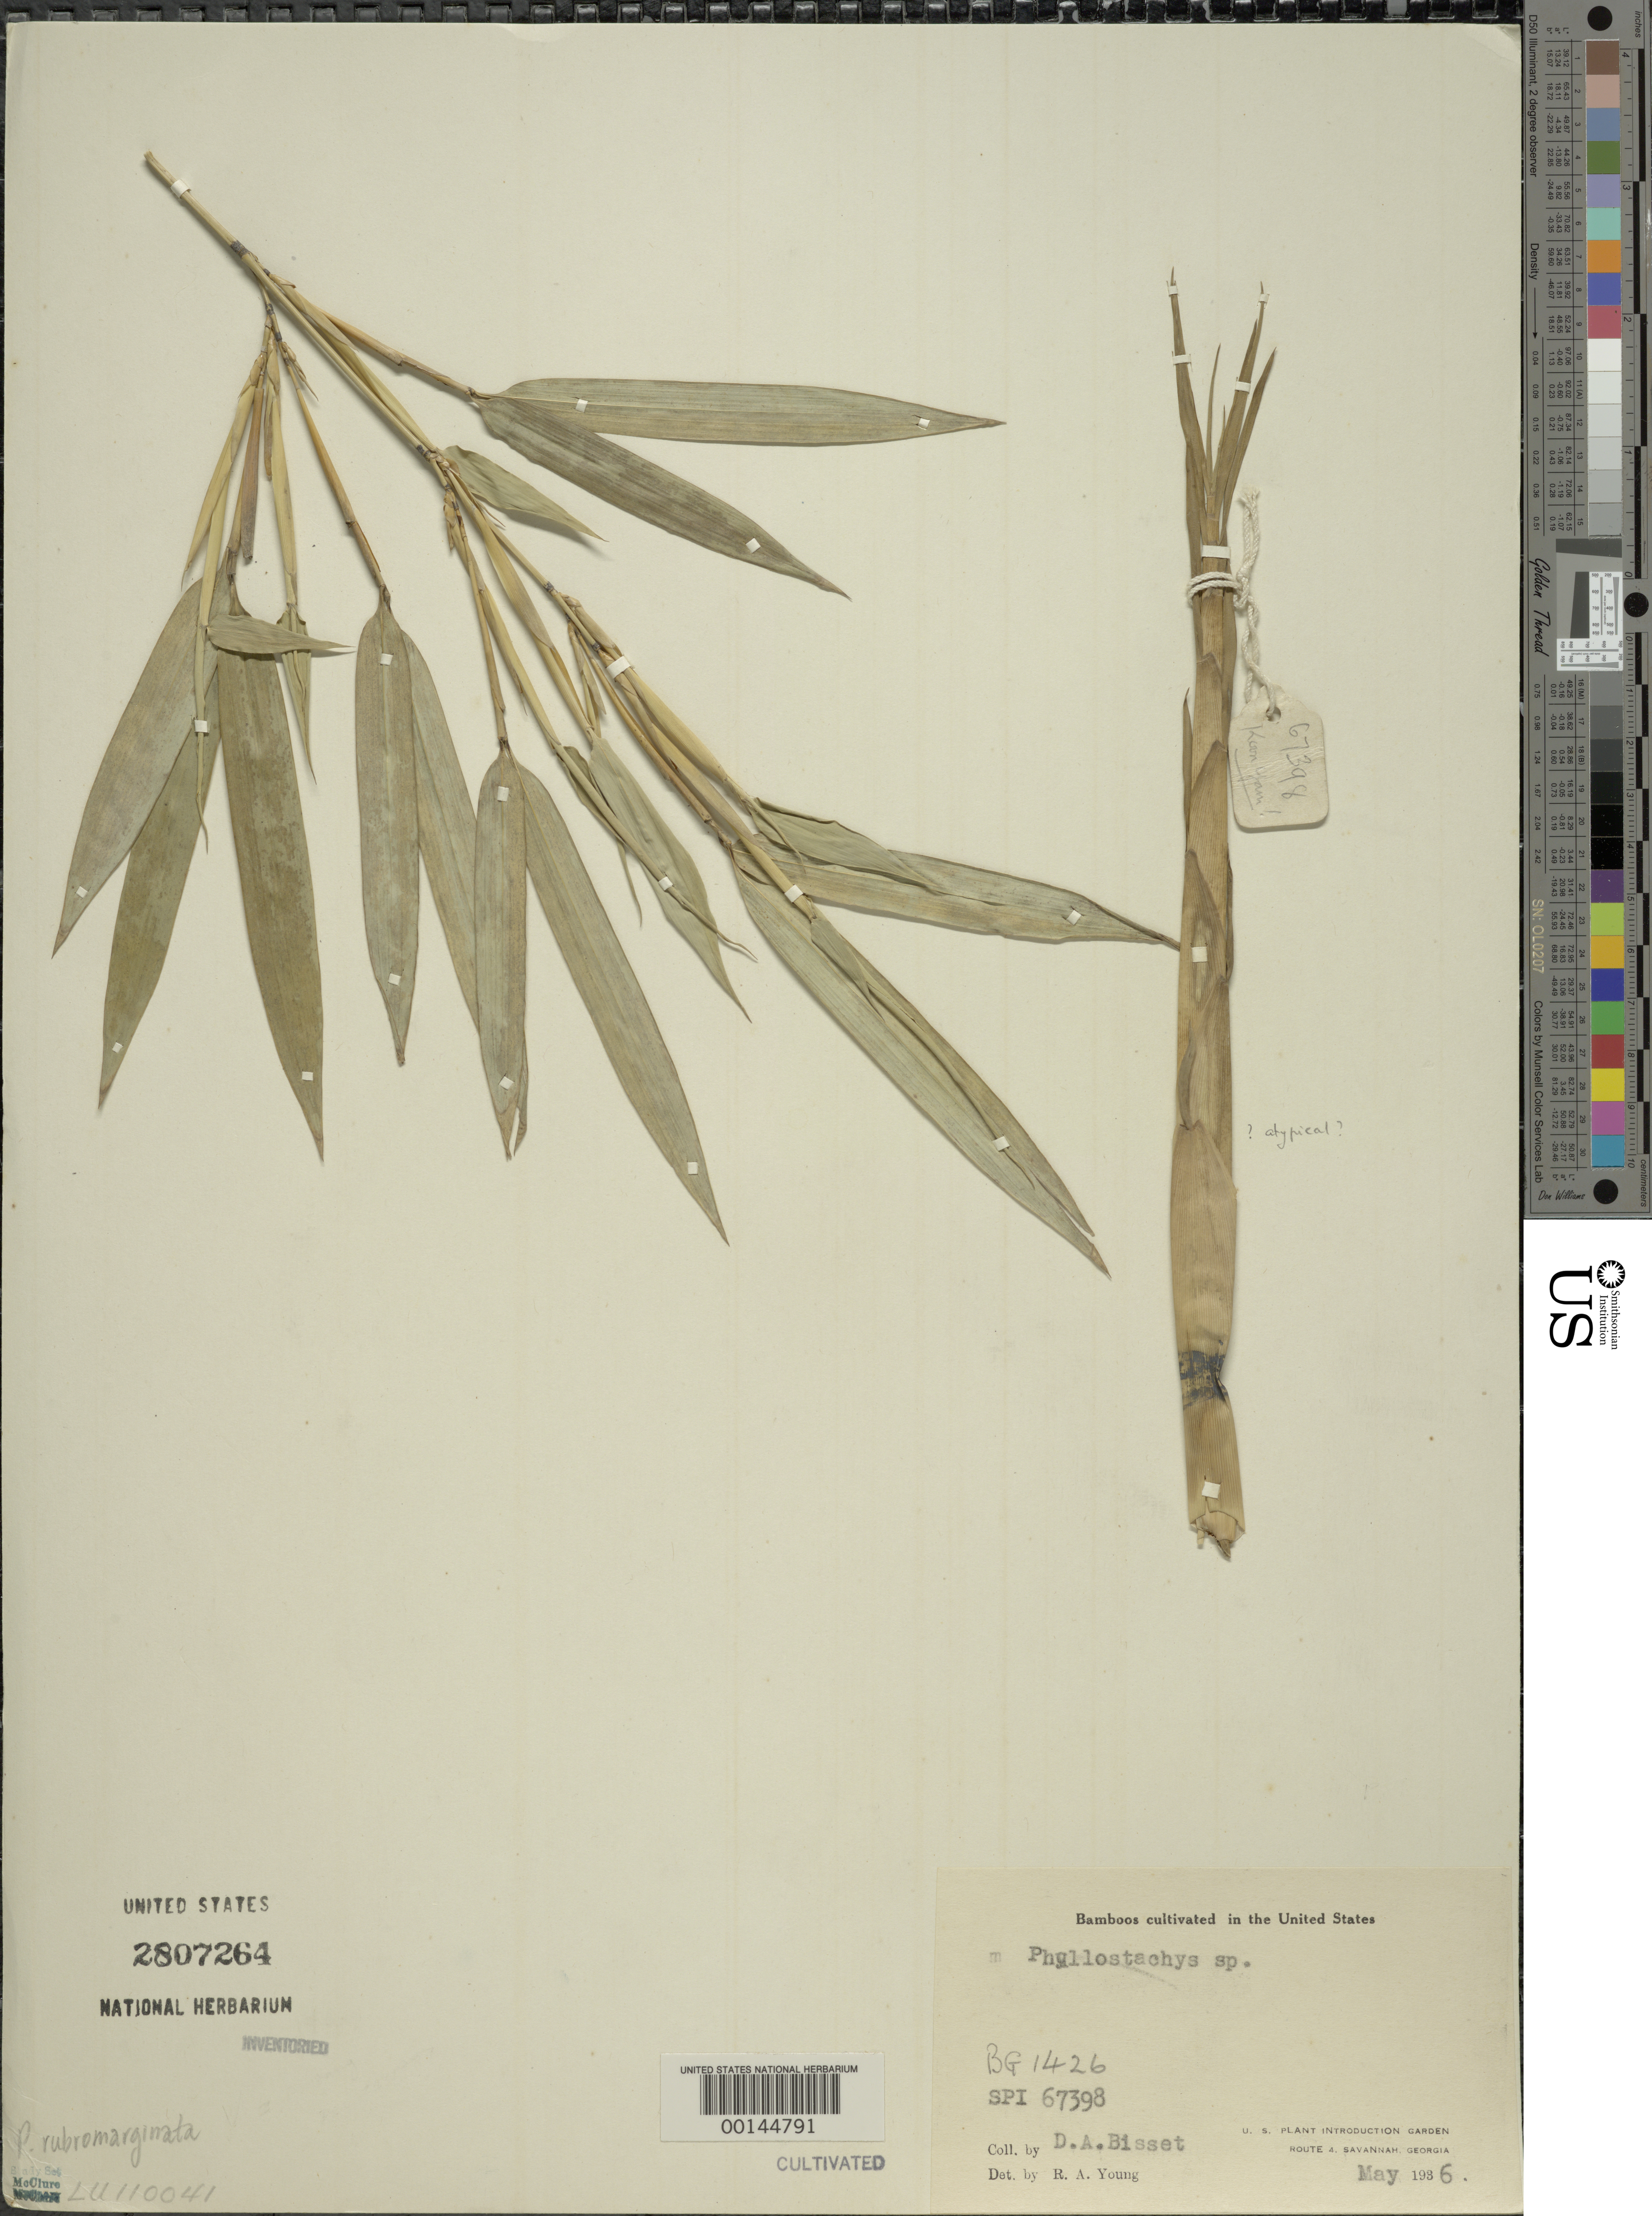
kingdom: Plantae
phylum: Tracheophyta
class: Liliopsida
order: Poales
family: Poaceae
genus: Phyllostachys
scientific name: Phyllostachys rubromarginata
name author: McClure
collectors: D. Bisset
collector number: SPI 67398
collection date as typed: May 1936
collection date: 1936-05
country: United States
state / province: Georgia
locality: Savannah, barbour lathrop p.i. garden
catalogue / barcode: US 2807264